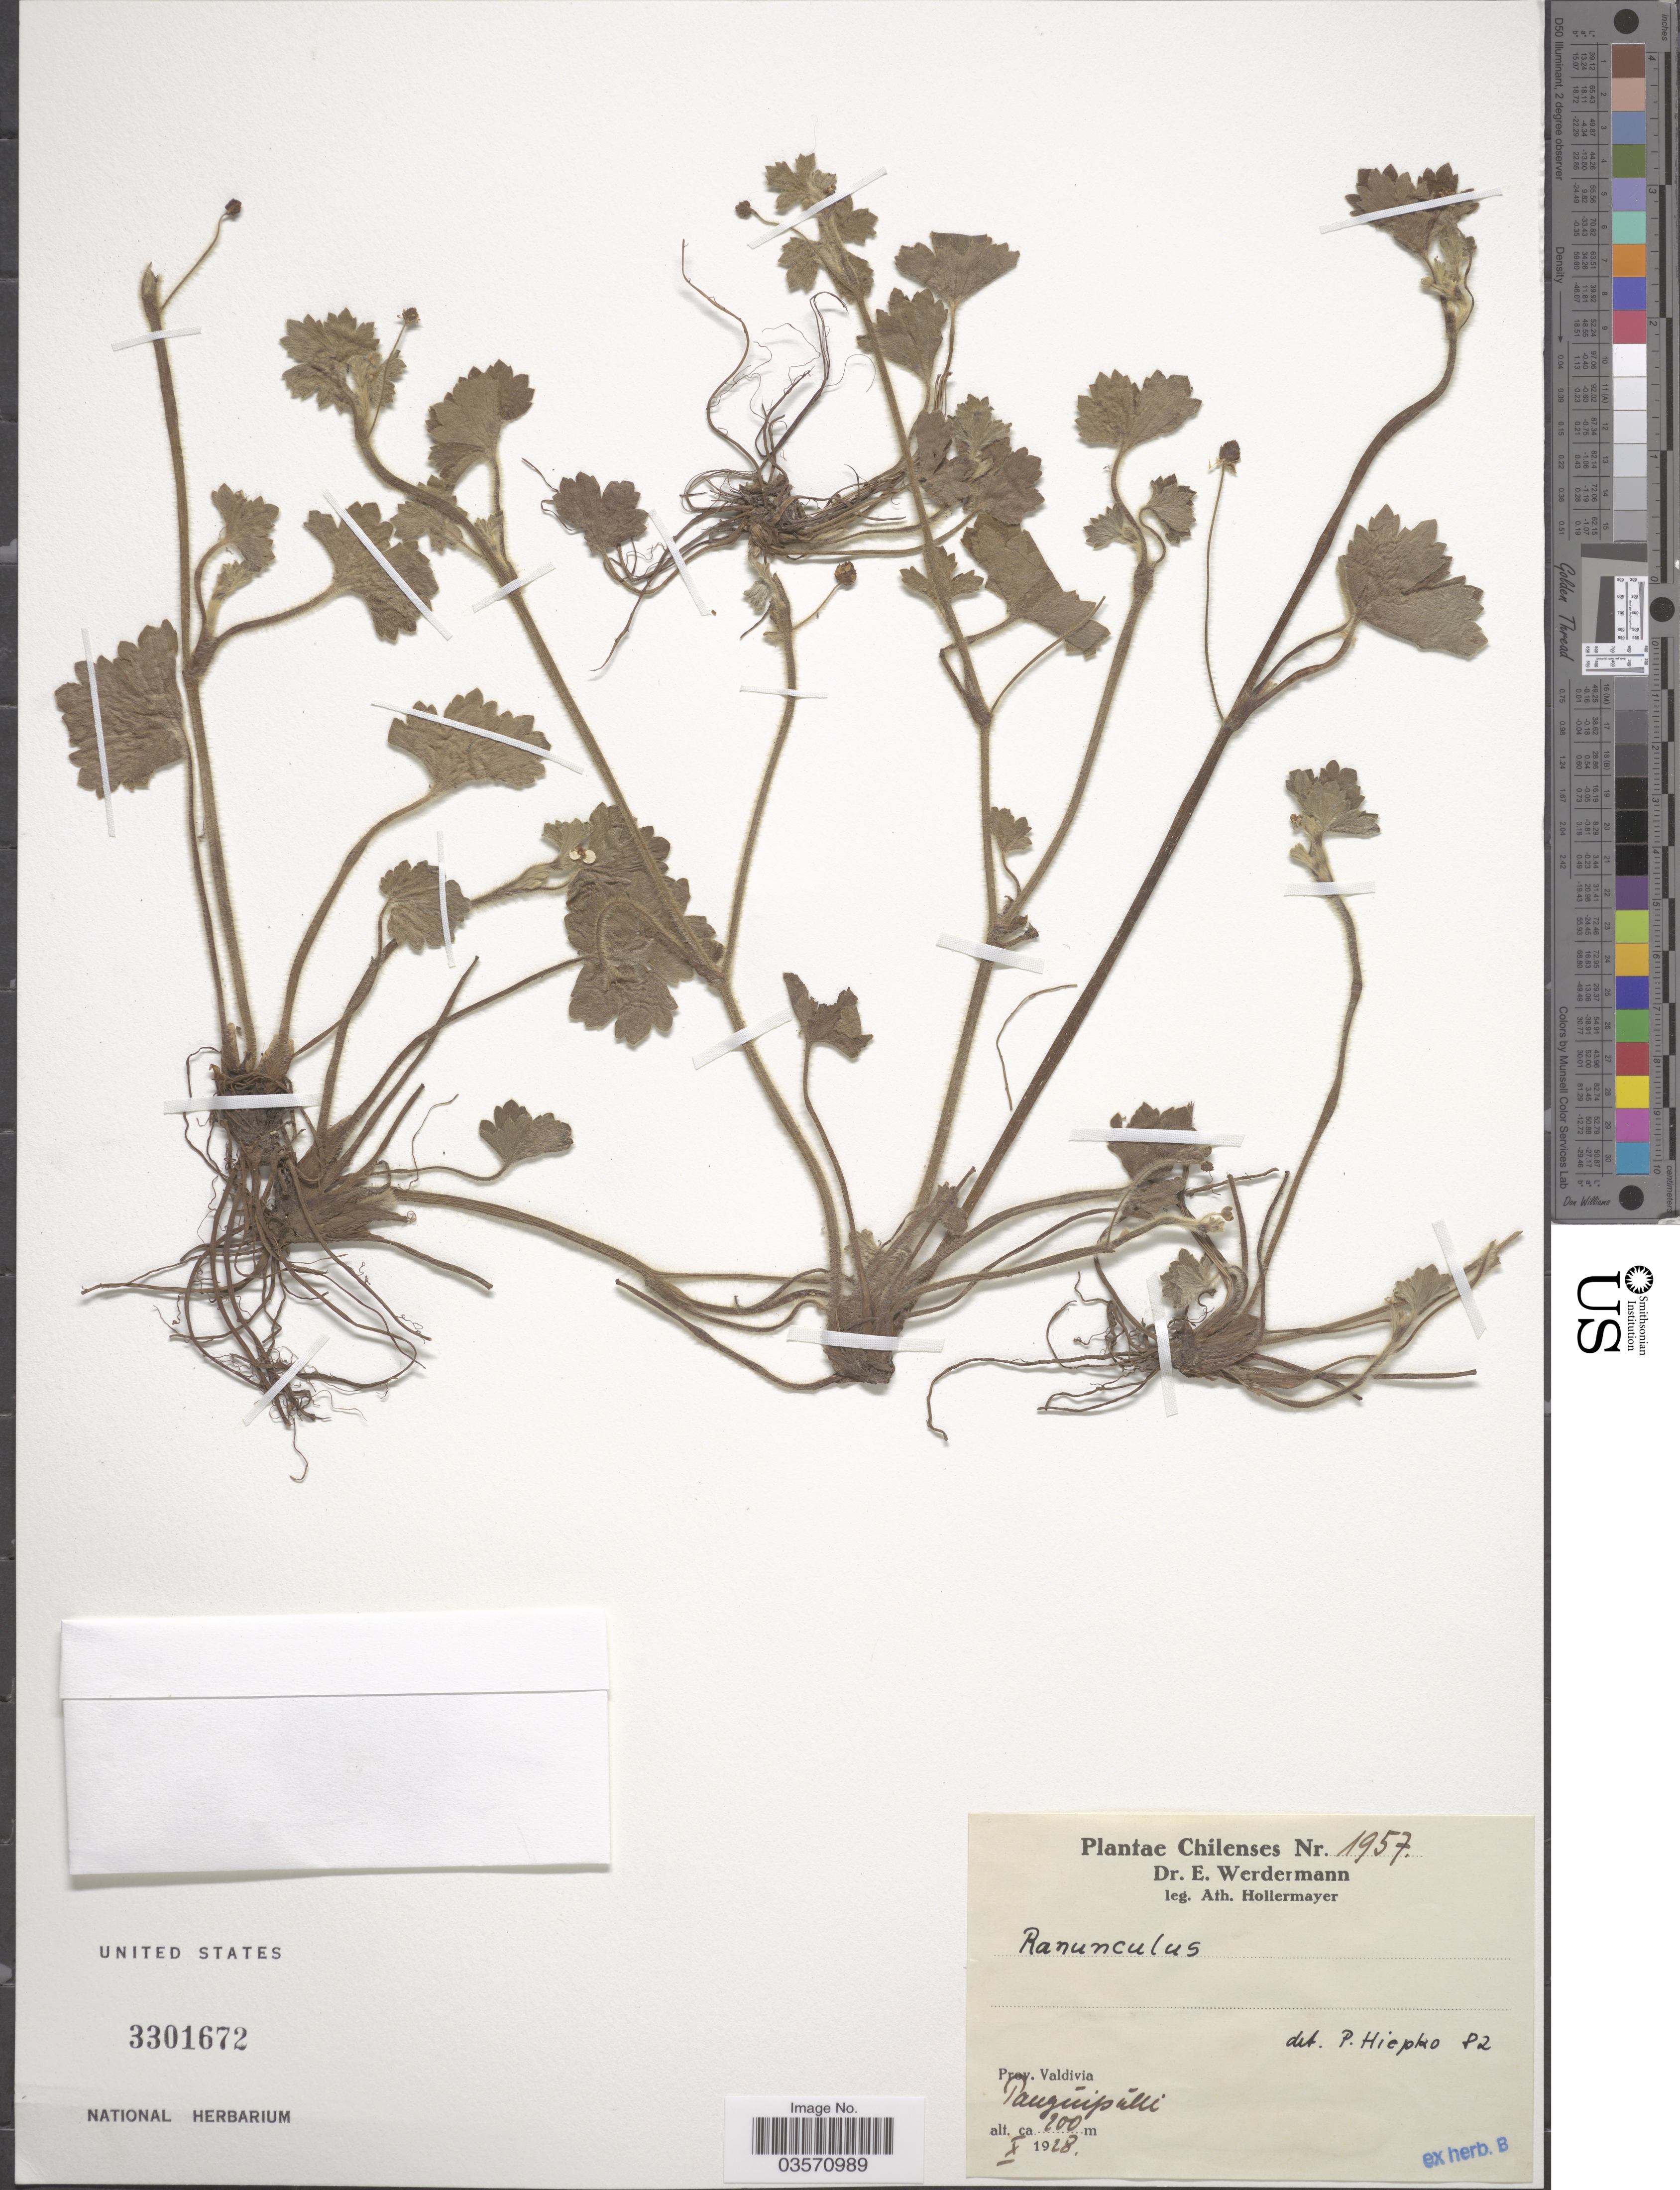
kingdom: Plantae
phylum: Tracheophyta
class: Magnoliopsida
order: Ranunculales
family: Ranunculaceae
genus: Ranunculus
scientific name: Ranunculus sp.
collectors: A. Hollermayer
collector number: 1957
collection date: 1928-10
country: Chile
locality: Prov. Valdivia. Panguipulli.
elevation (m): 200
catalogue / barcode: US 3301672